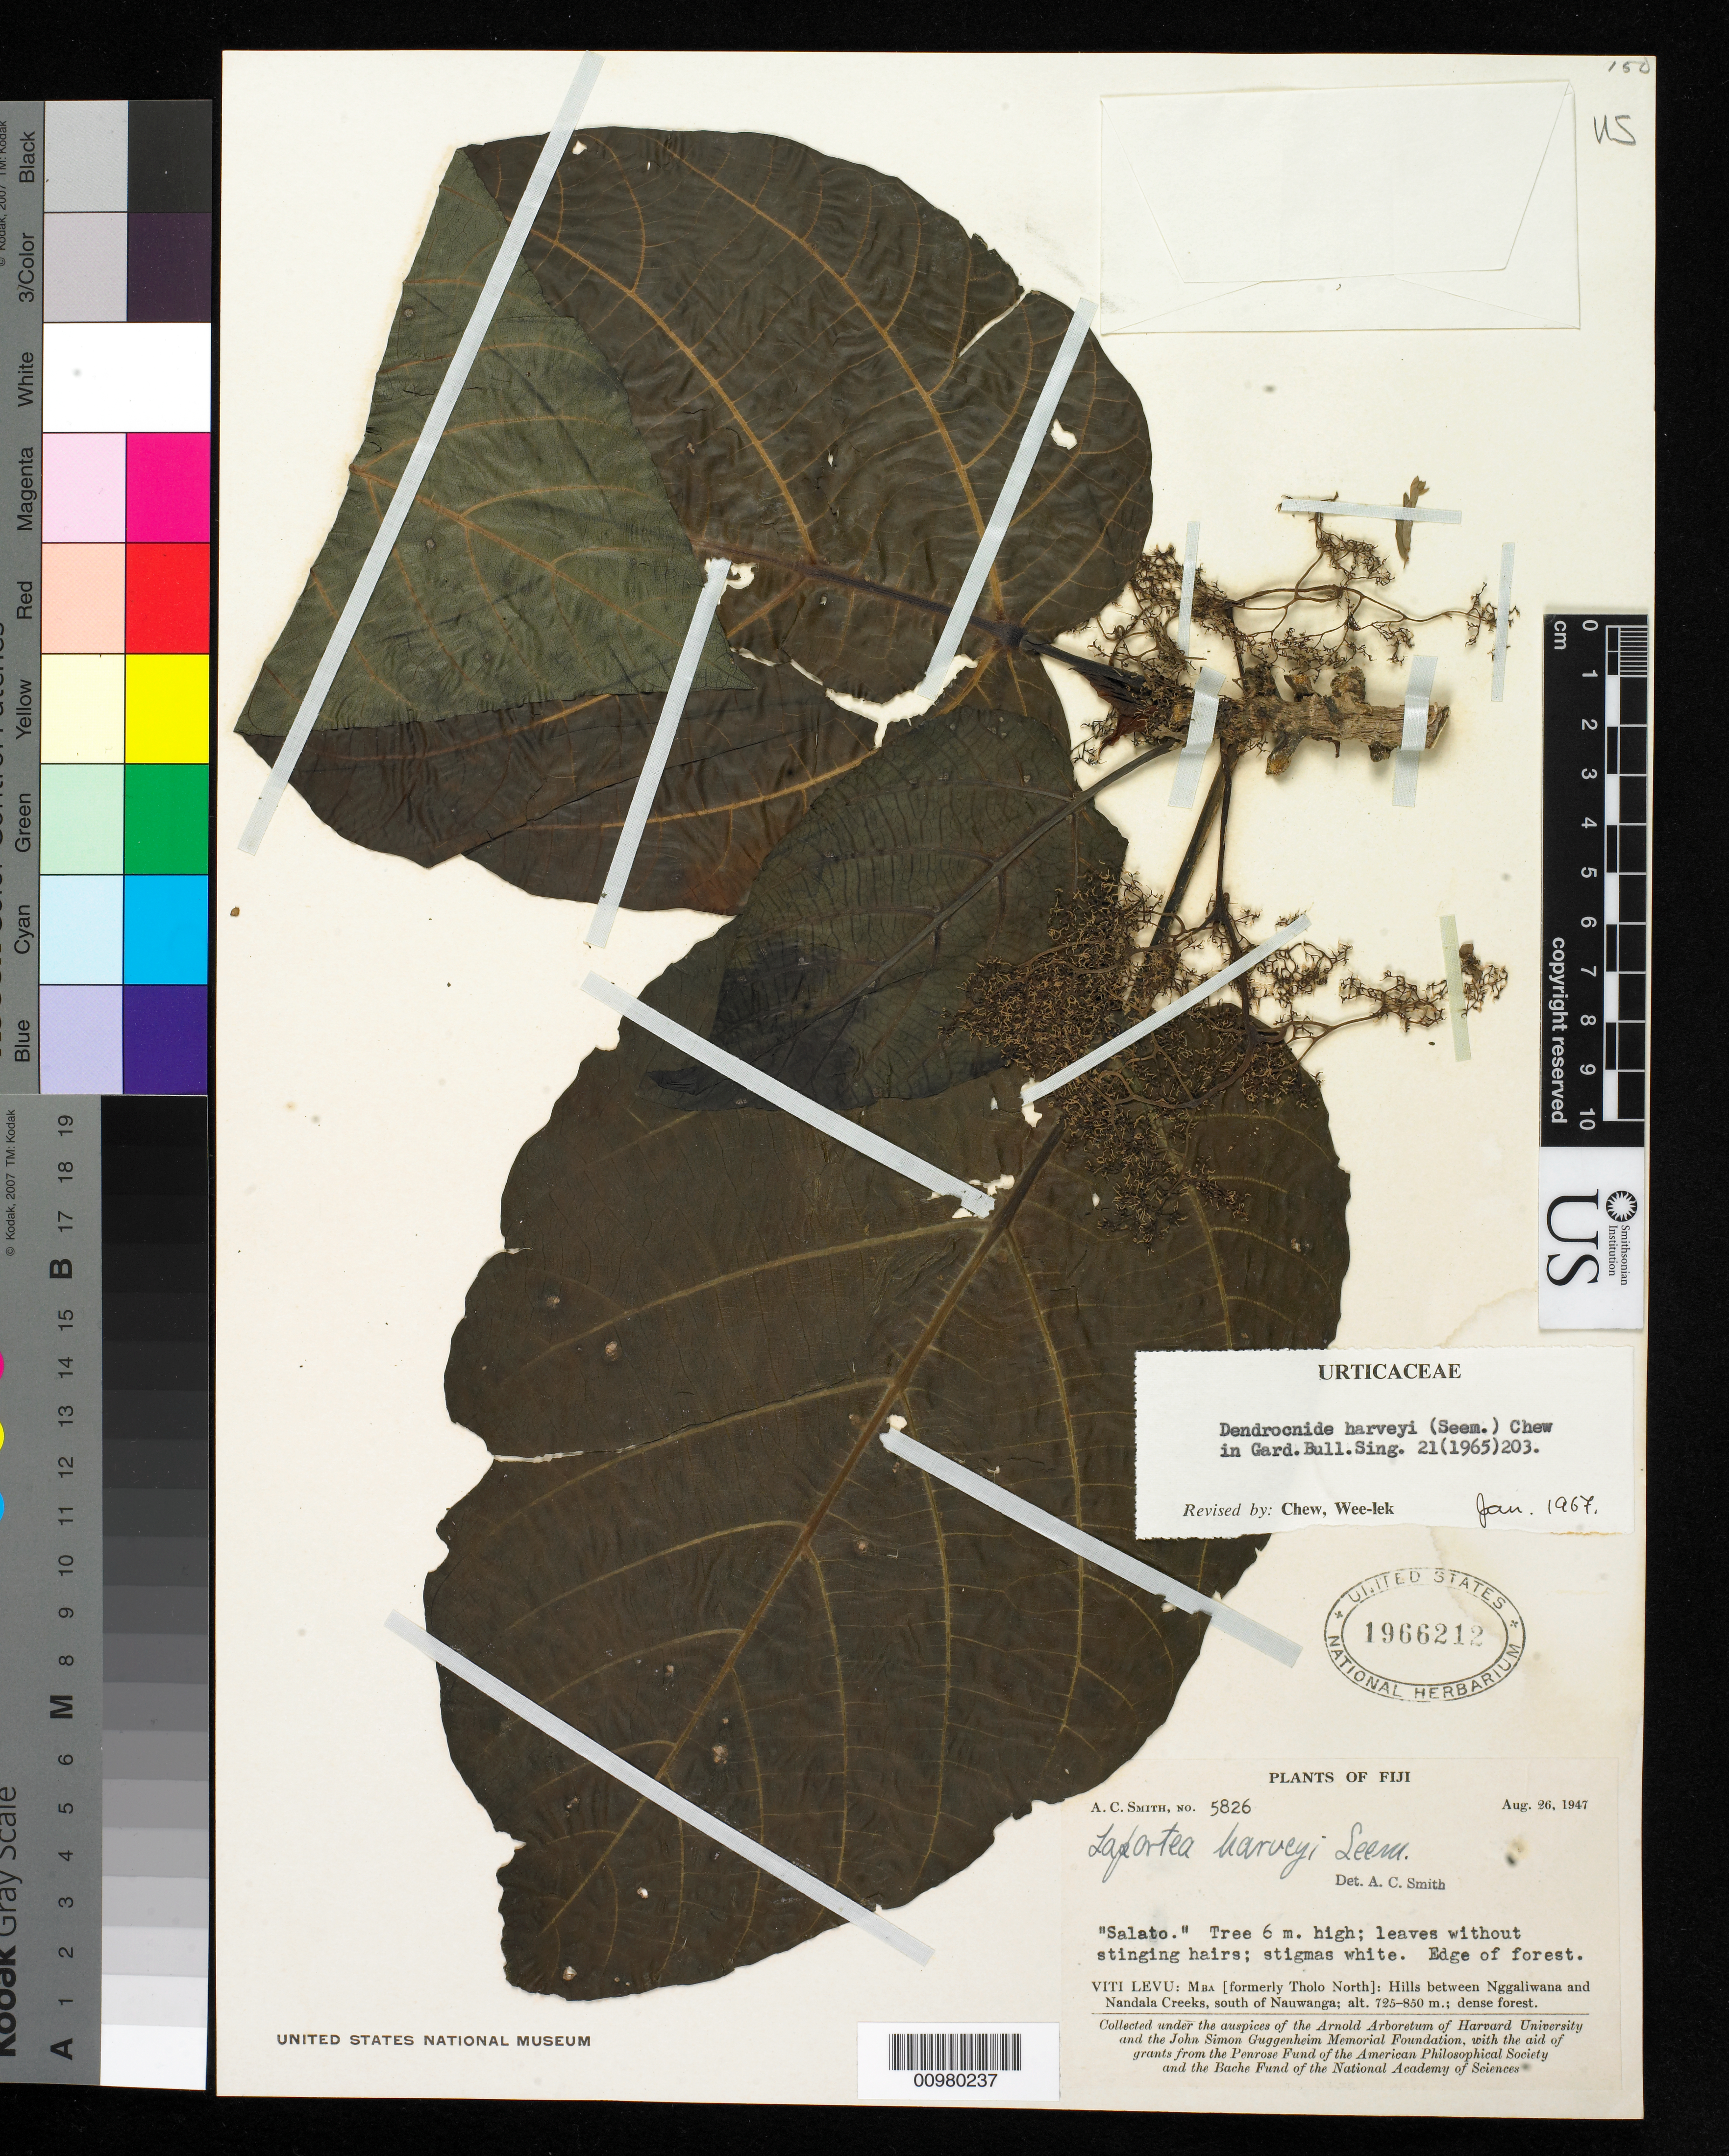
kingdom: Plantae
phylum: Tracheophyta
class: Magnoliopsida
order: Rosales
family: Urticaceae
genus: Dendrocnide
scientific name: Dendrocnide harveyi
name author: (Seem.) Chew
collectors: C. A. Smith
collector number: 5826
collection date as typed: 26 Aug 1947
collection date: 1947-08-26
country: Fiji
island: Viti Levu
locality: Mba [formerly Tholo North]: Hills between Nggaliwana and Nandals Creeks, south of Nauwanga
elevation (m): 725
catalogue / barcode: US 1966212